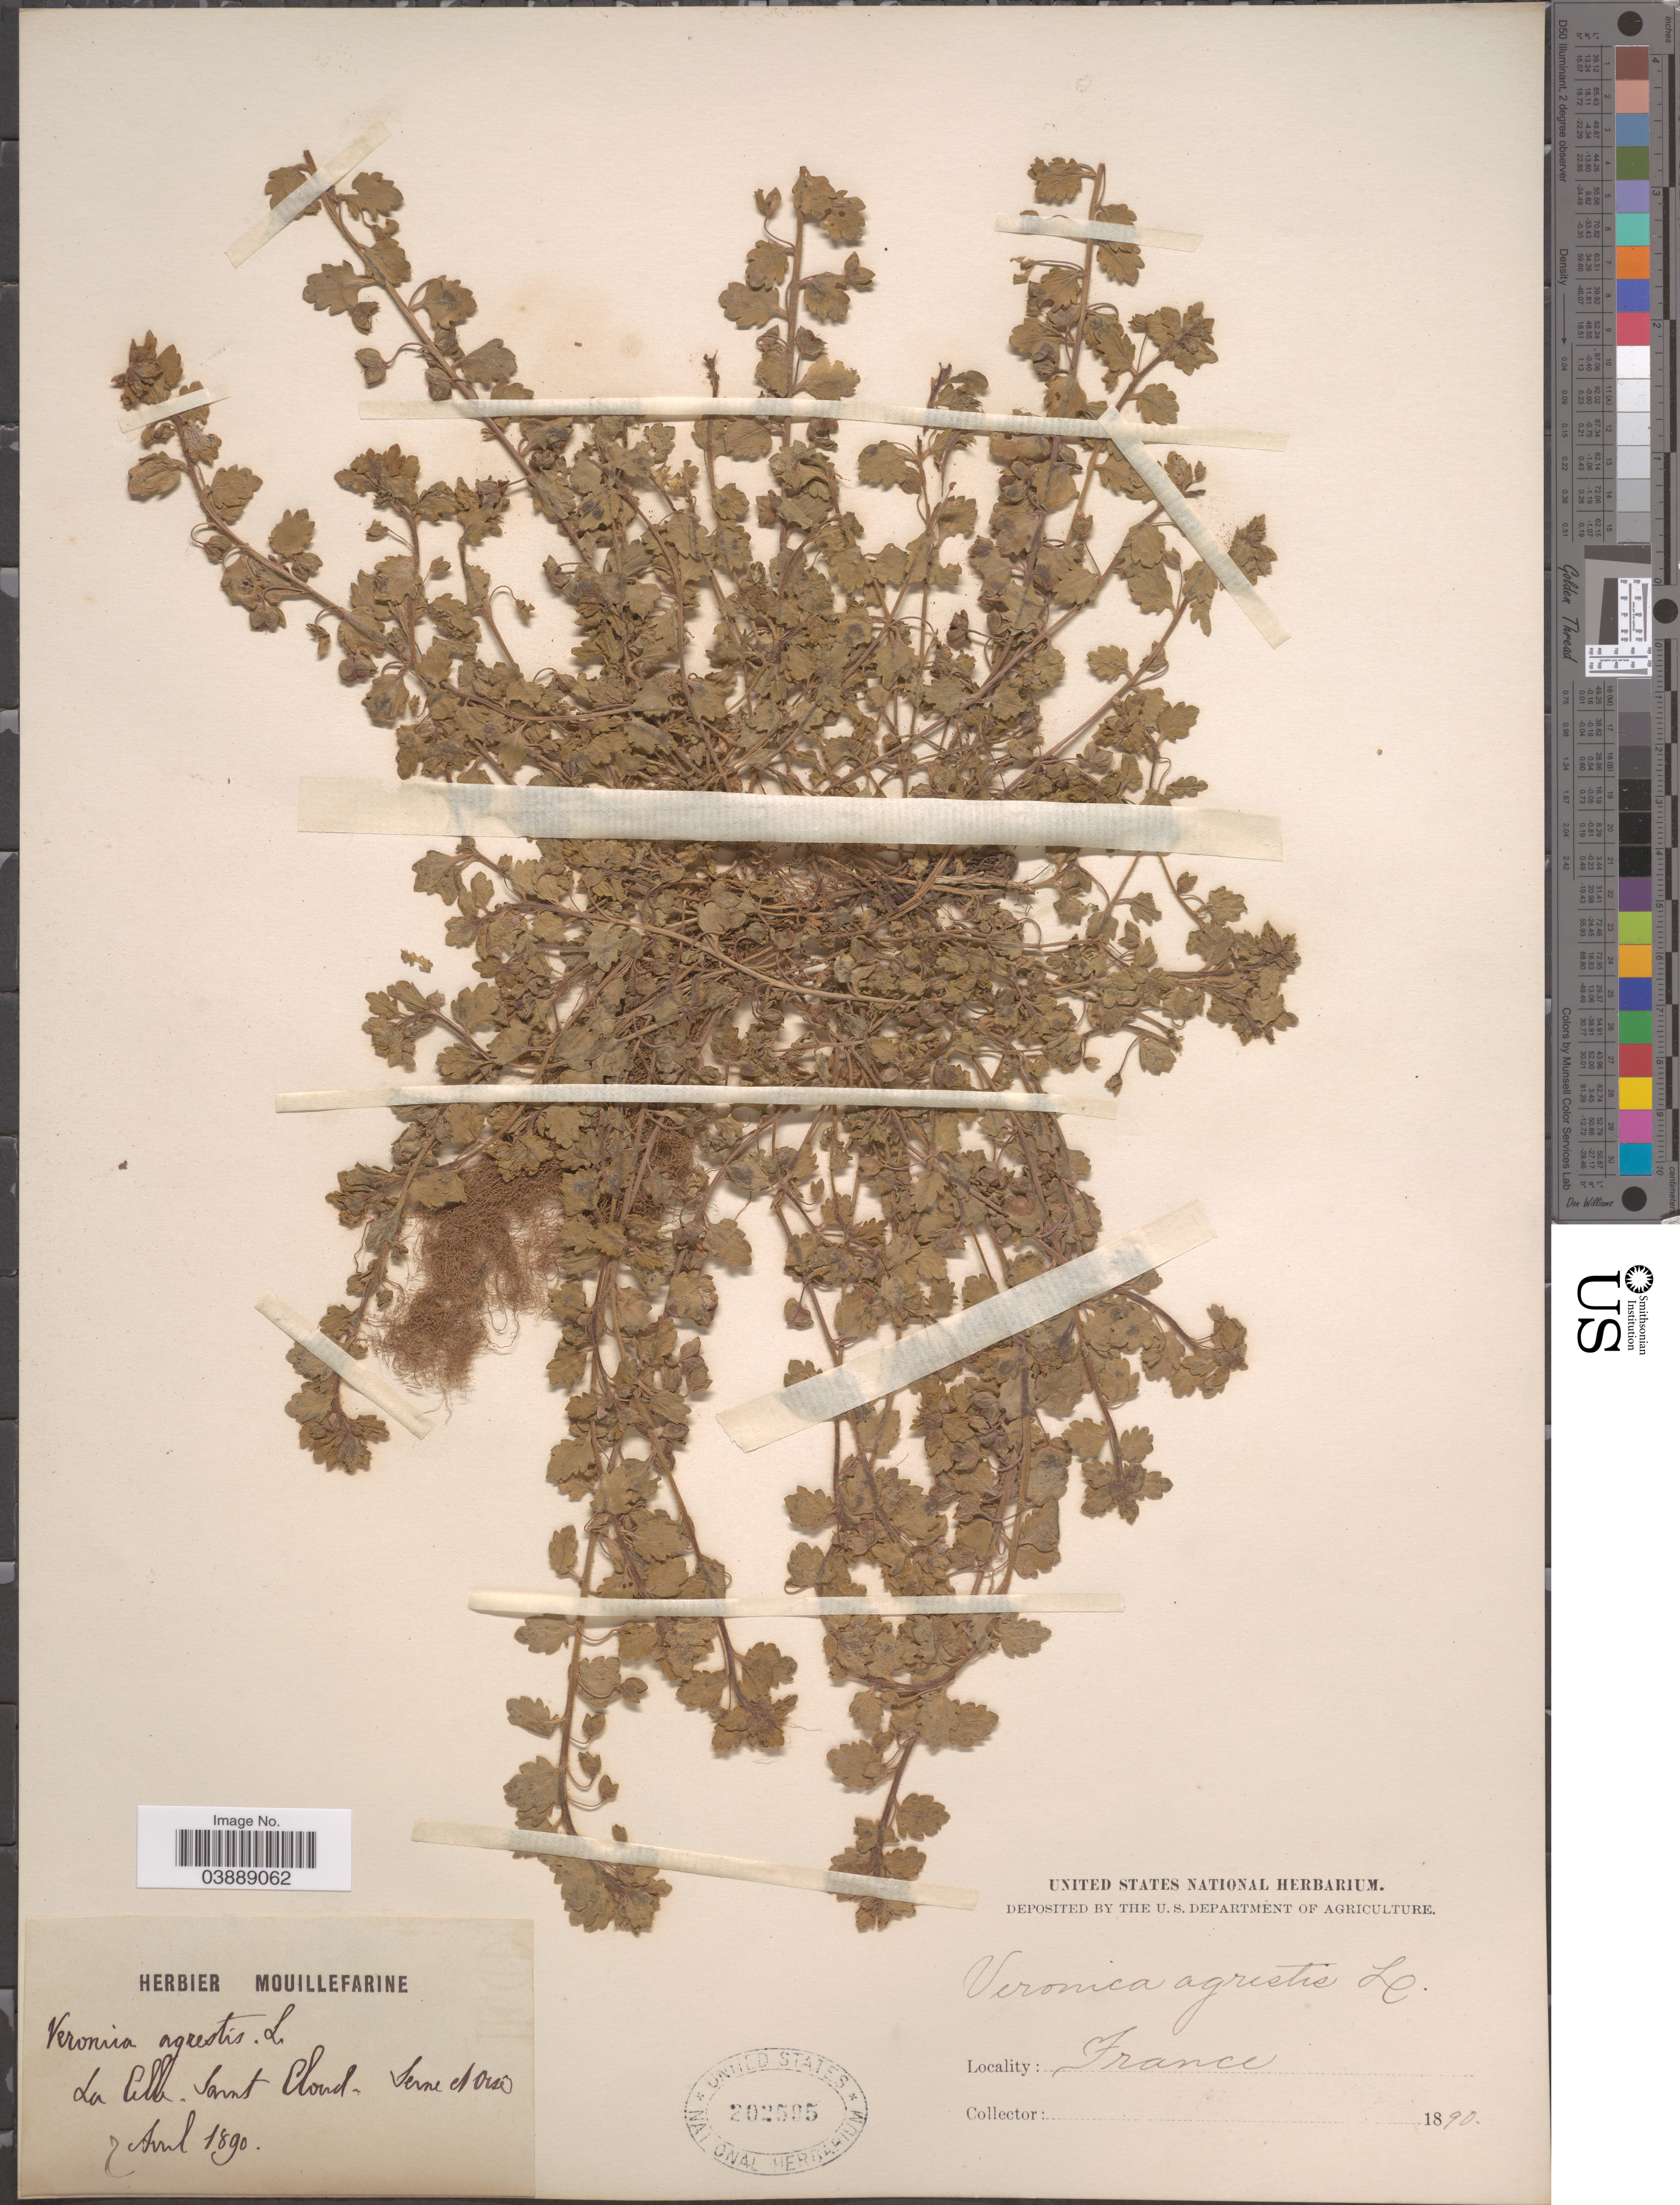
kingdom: Plantae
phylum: Tracheophyta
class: Magnoliopsida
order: Lamiales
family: Plantaginaceae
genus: Veronica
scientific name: Veronica agrestis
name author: L.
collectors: ex herb. Mouillefarine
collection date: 1890-08-02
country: France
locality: La Alb. Saint Cloud. Seine et Oise.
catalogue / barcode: US 202595